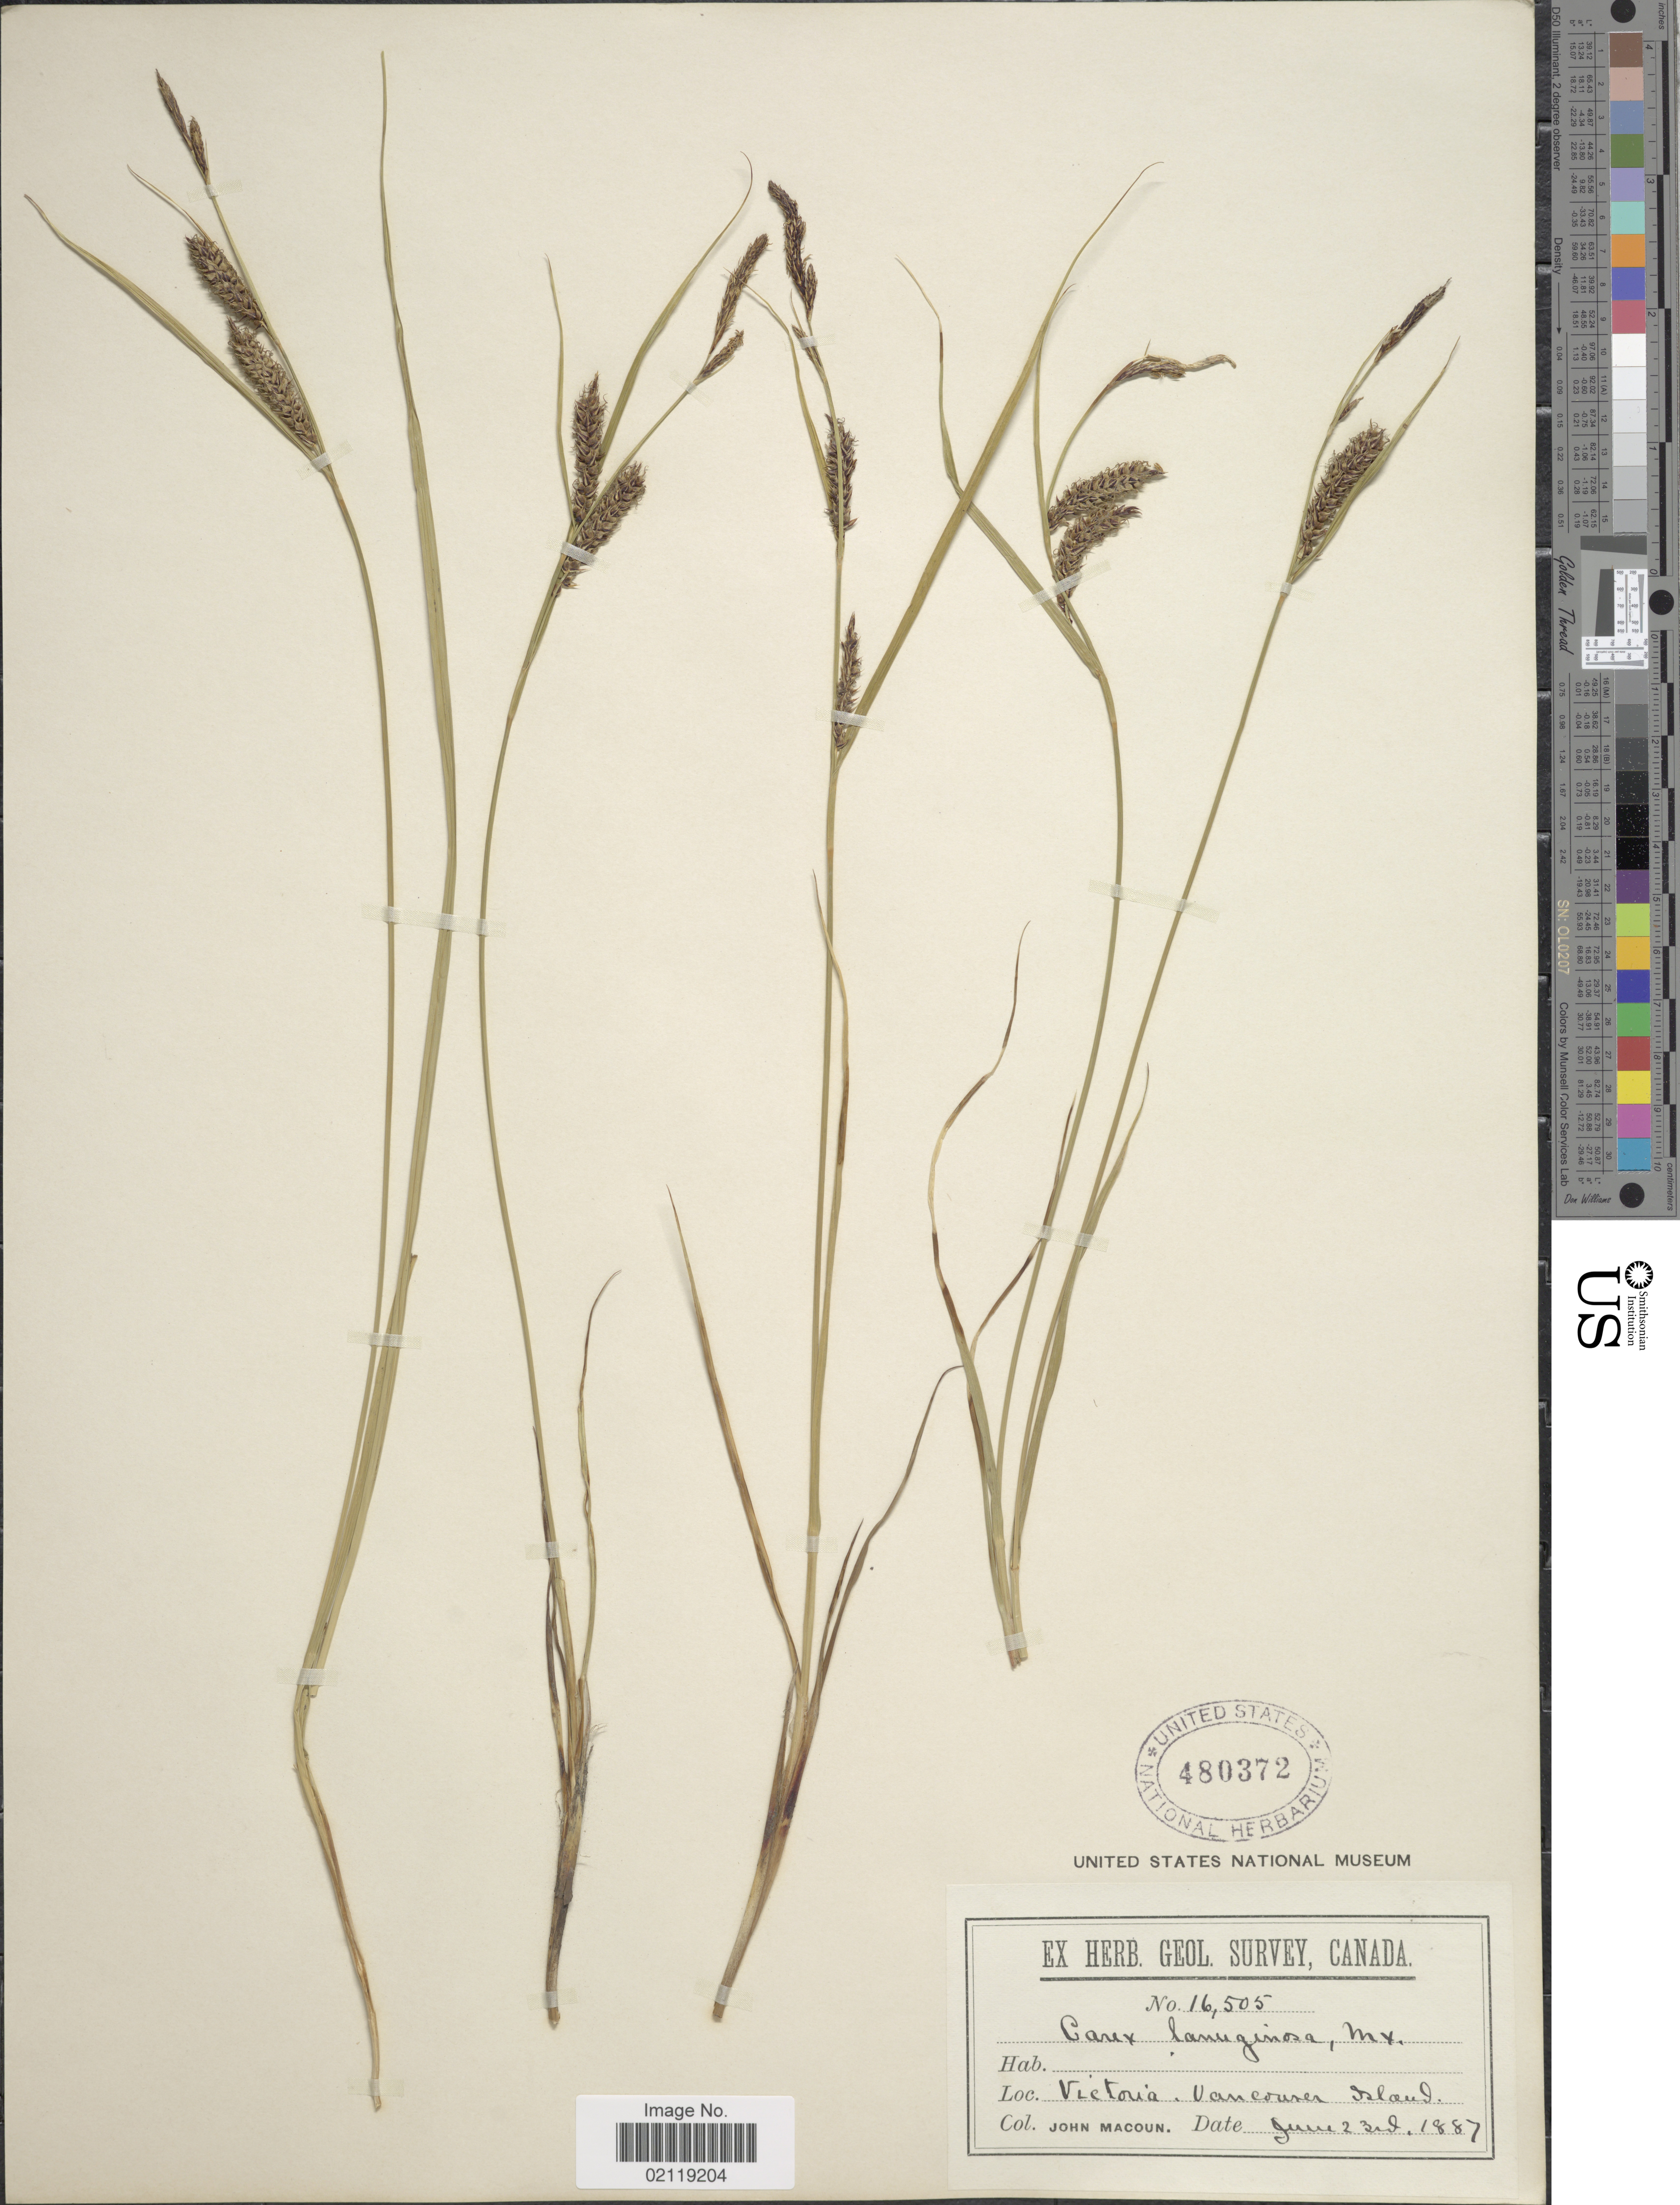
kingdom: Plantae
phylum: Tracheophyta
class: Liliopsida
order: Poales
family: Cyperaceae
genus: Carex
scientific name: Carex pellita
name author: Muhl. ex Willd.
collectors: J. Macoun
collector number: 16505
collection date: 1887-06-23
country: Canada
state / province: British Columbia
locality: Victoria. Vancouver Island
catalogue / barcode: US 480372